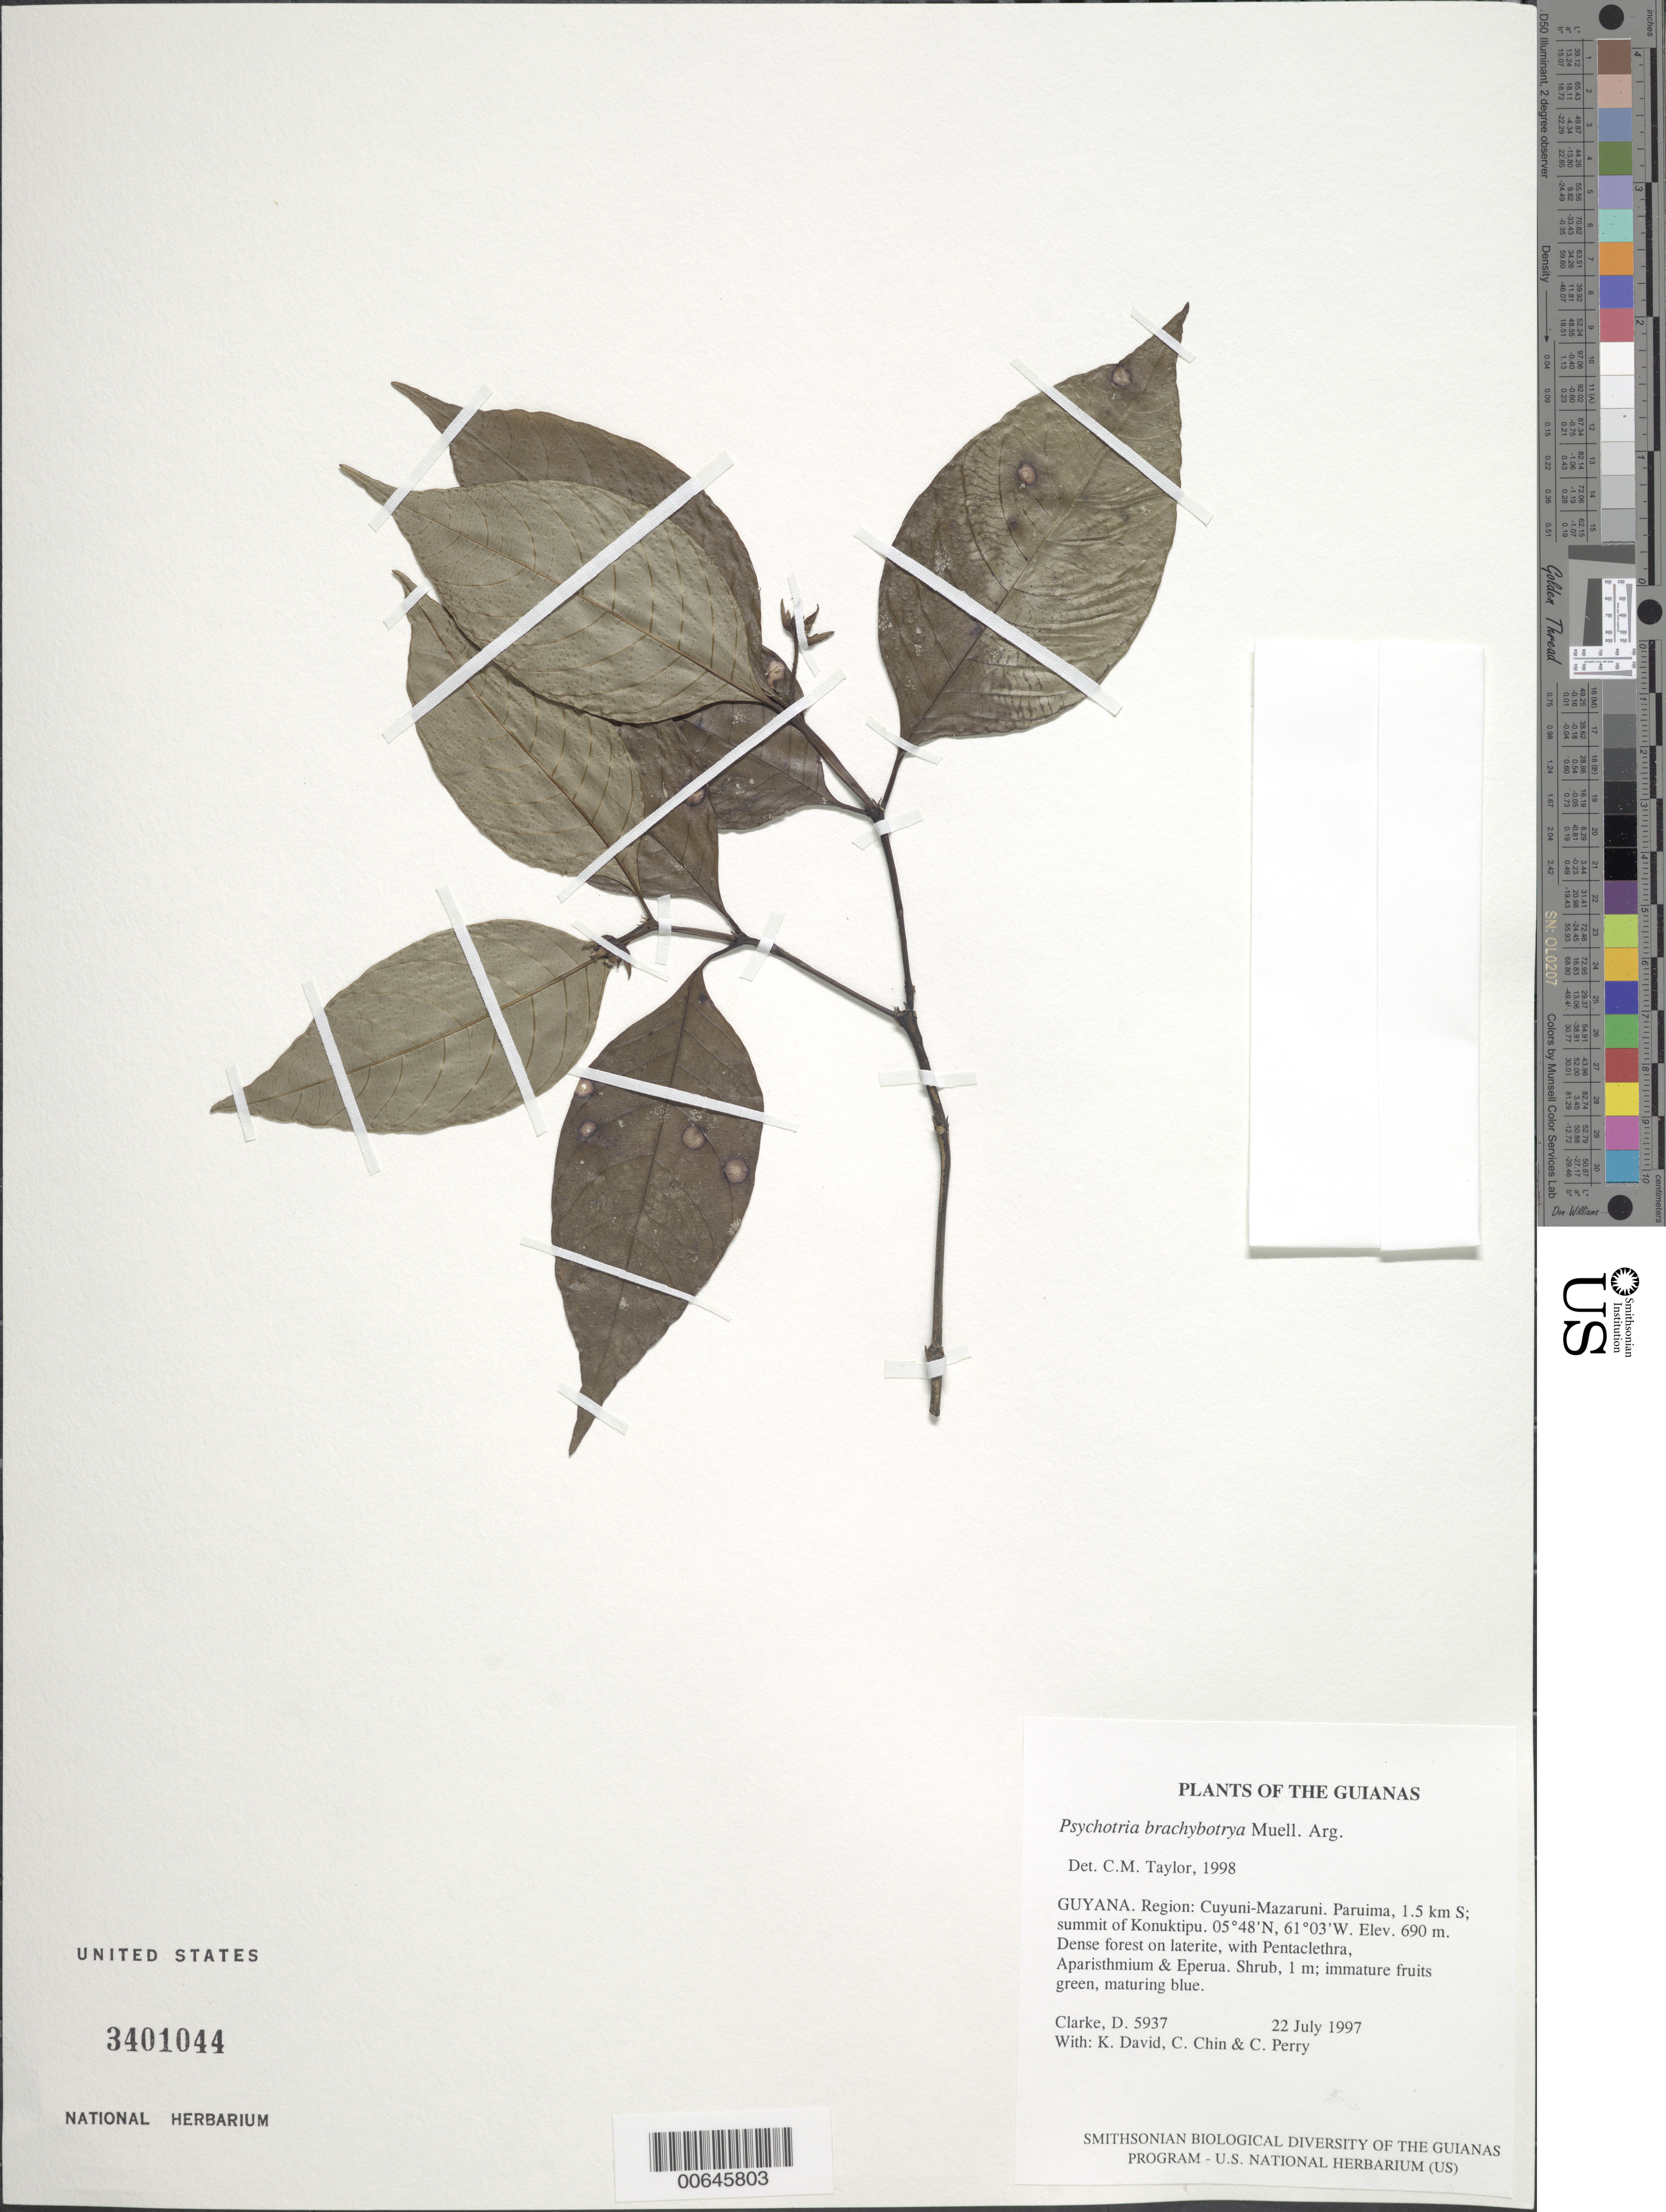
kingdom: Plantae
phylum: Tracheophyta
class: Magnoliopsida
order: Gentianales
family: Rubiaceae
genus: Palicourea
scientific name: Palicourea gracilenta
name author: (Müll. Arg.) Delprete & J.H. Kirkbr.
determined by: Kirkbride, J. H., Jr.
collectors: H. D. Clarke, K. David, C. Chin & C. Perry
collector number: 5937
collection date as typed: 22 July 1997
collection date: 1997-07-22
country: Guyana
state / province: Cuyuni-Mazaruni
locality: Paruima, 1.5 km S; summit of Konuktipu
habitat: Dense forest on laterite, with Pentaclethra, Aparisthmium & Eperua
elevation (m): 690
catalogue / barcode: US 3401044